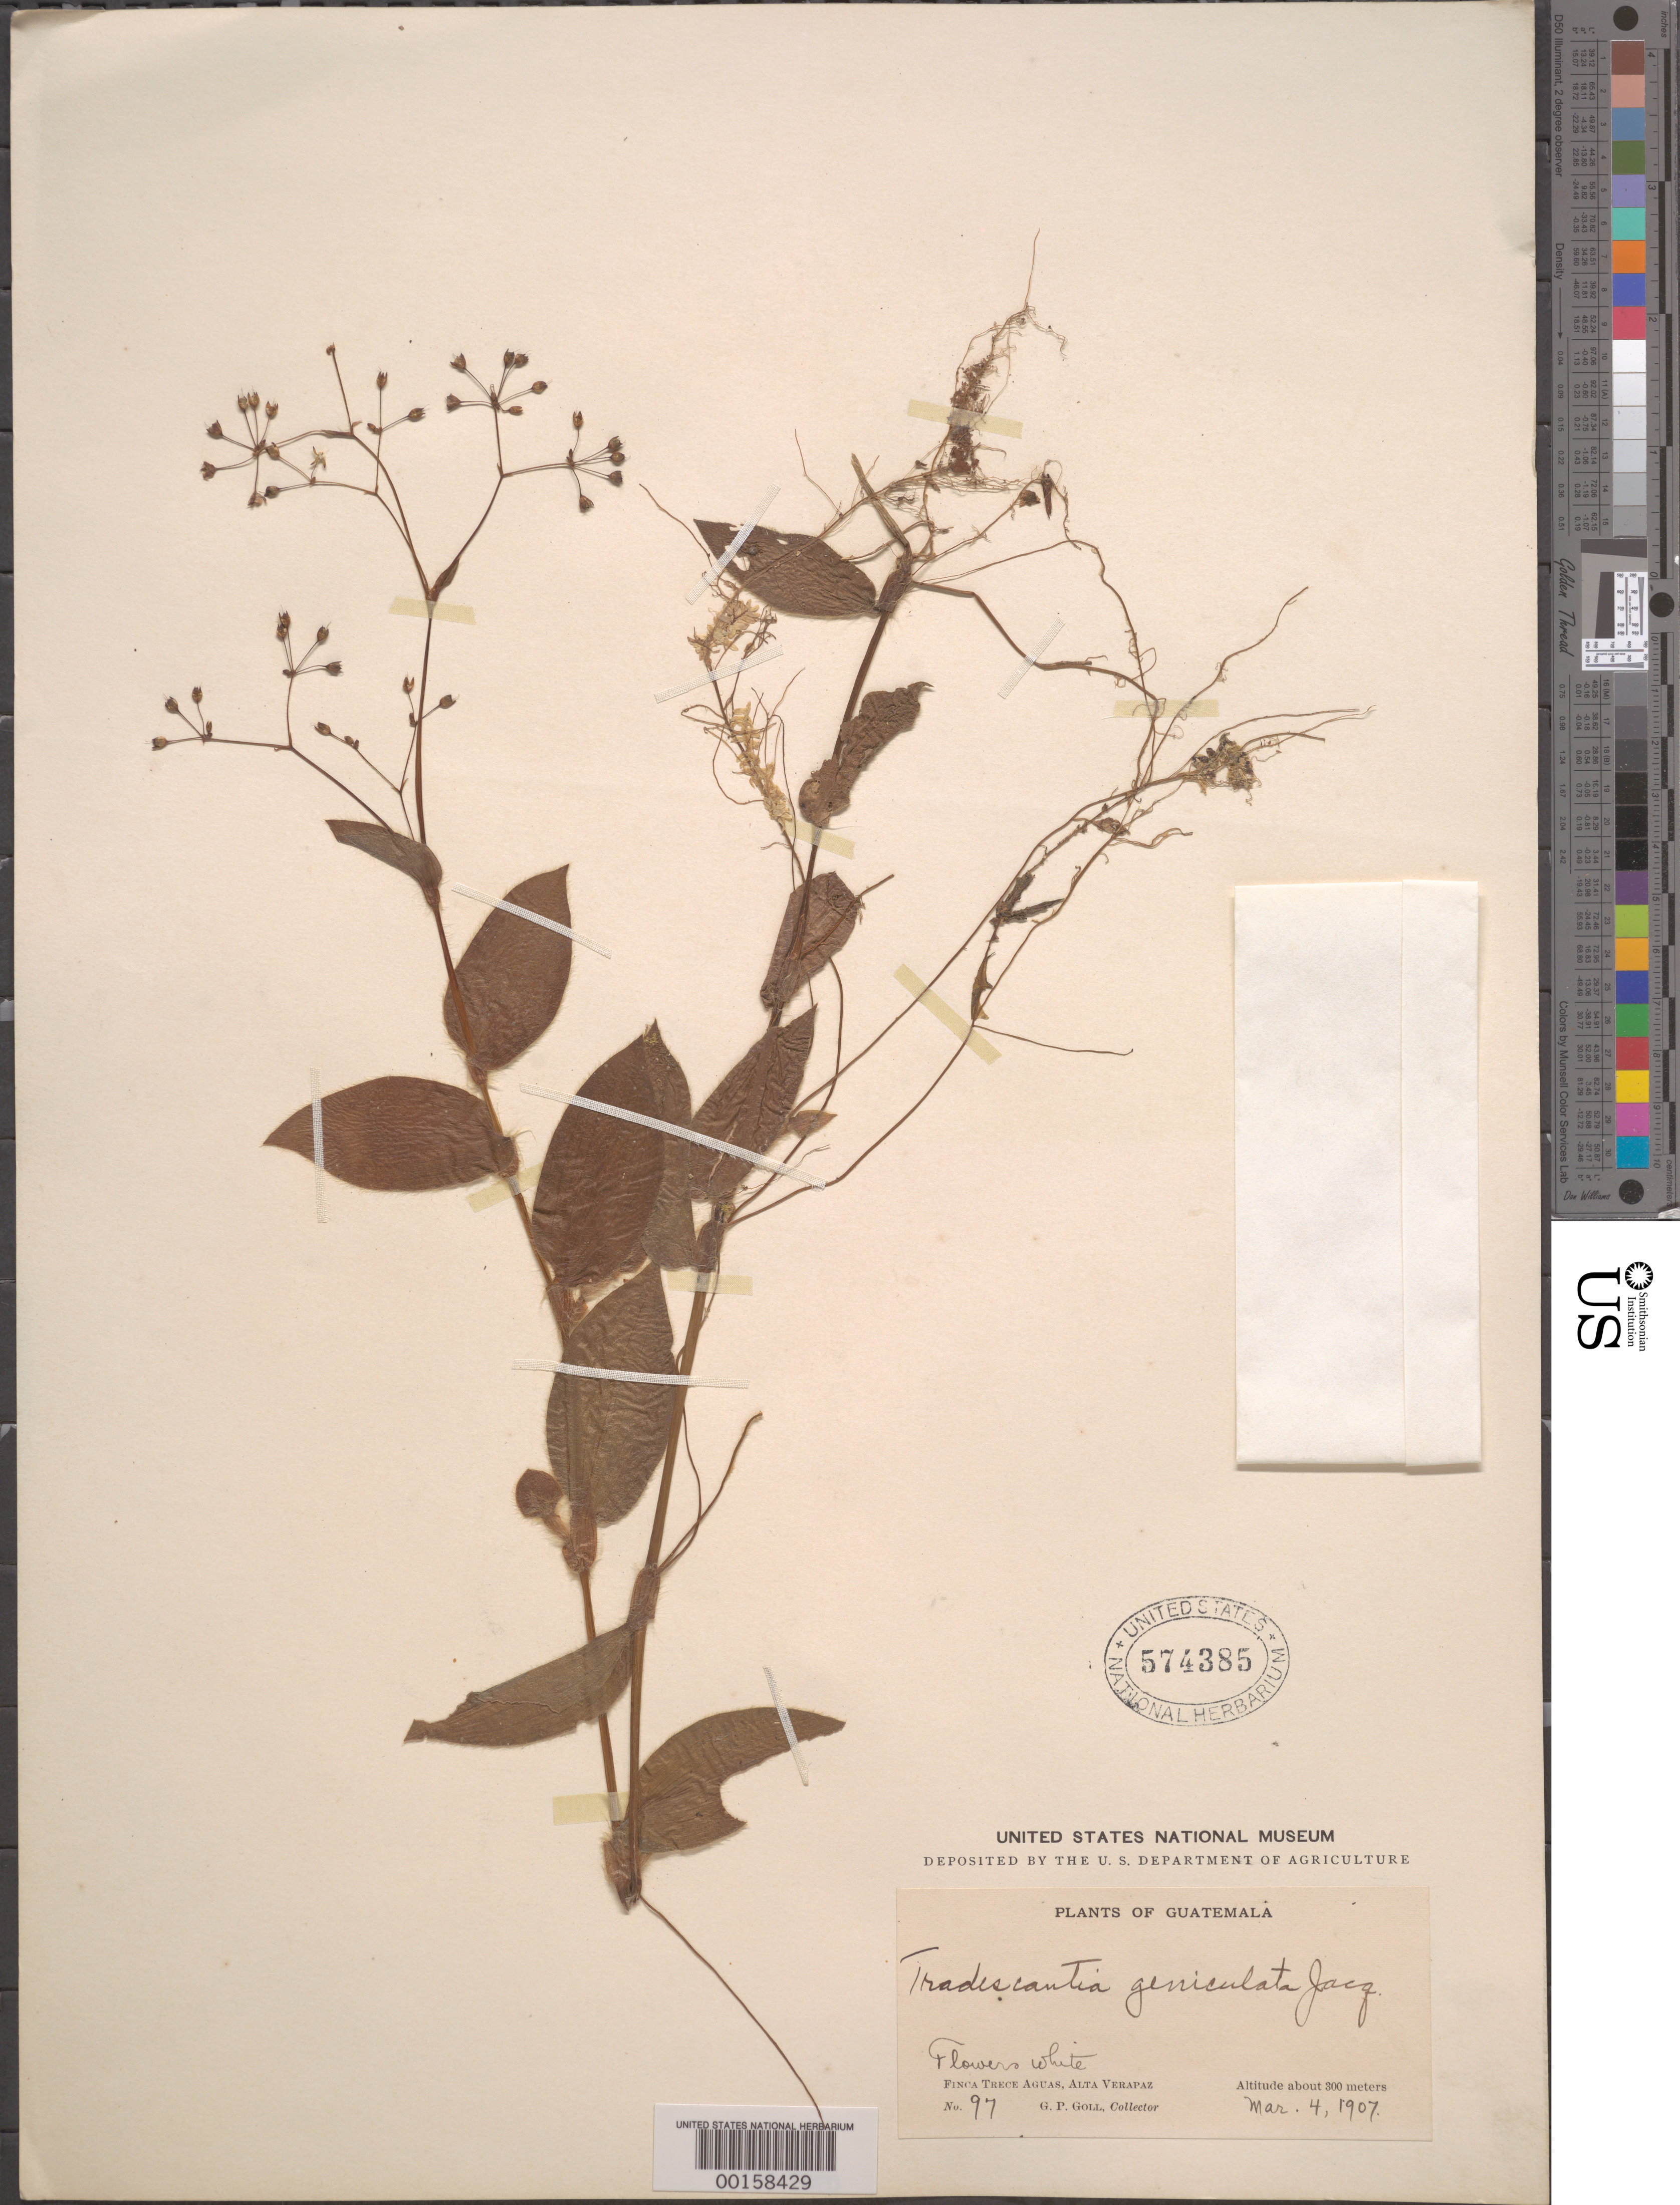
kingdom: Plantae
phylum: Tracheophyta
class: Liliopsida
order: Commelinales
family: Commelinaceae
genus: Gibasis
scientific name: Gibasis geniculata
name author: (Jacq.) Rohweder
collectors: G. Goll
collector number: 97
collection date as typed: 04 Mar 1907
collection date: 1907-03-04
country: Guatemala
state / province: Alta Verapaz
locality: Finca Trece Aguas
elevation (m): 300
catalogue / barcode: US 574385